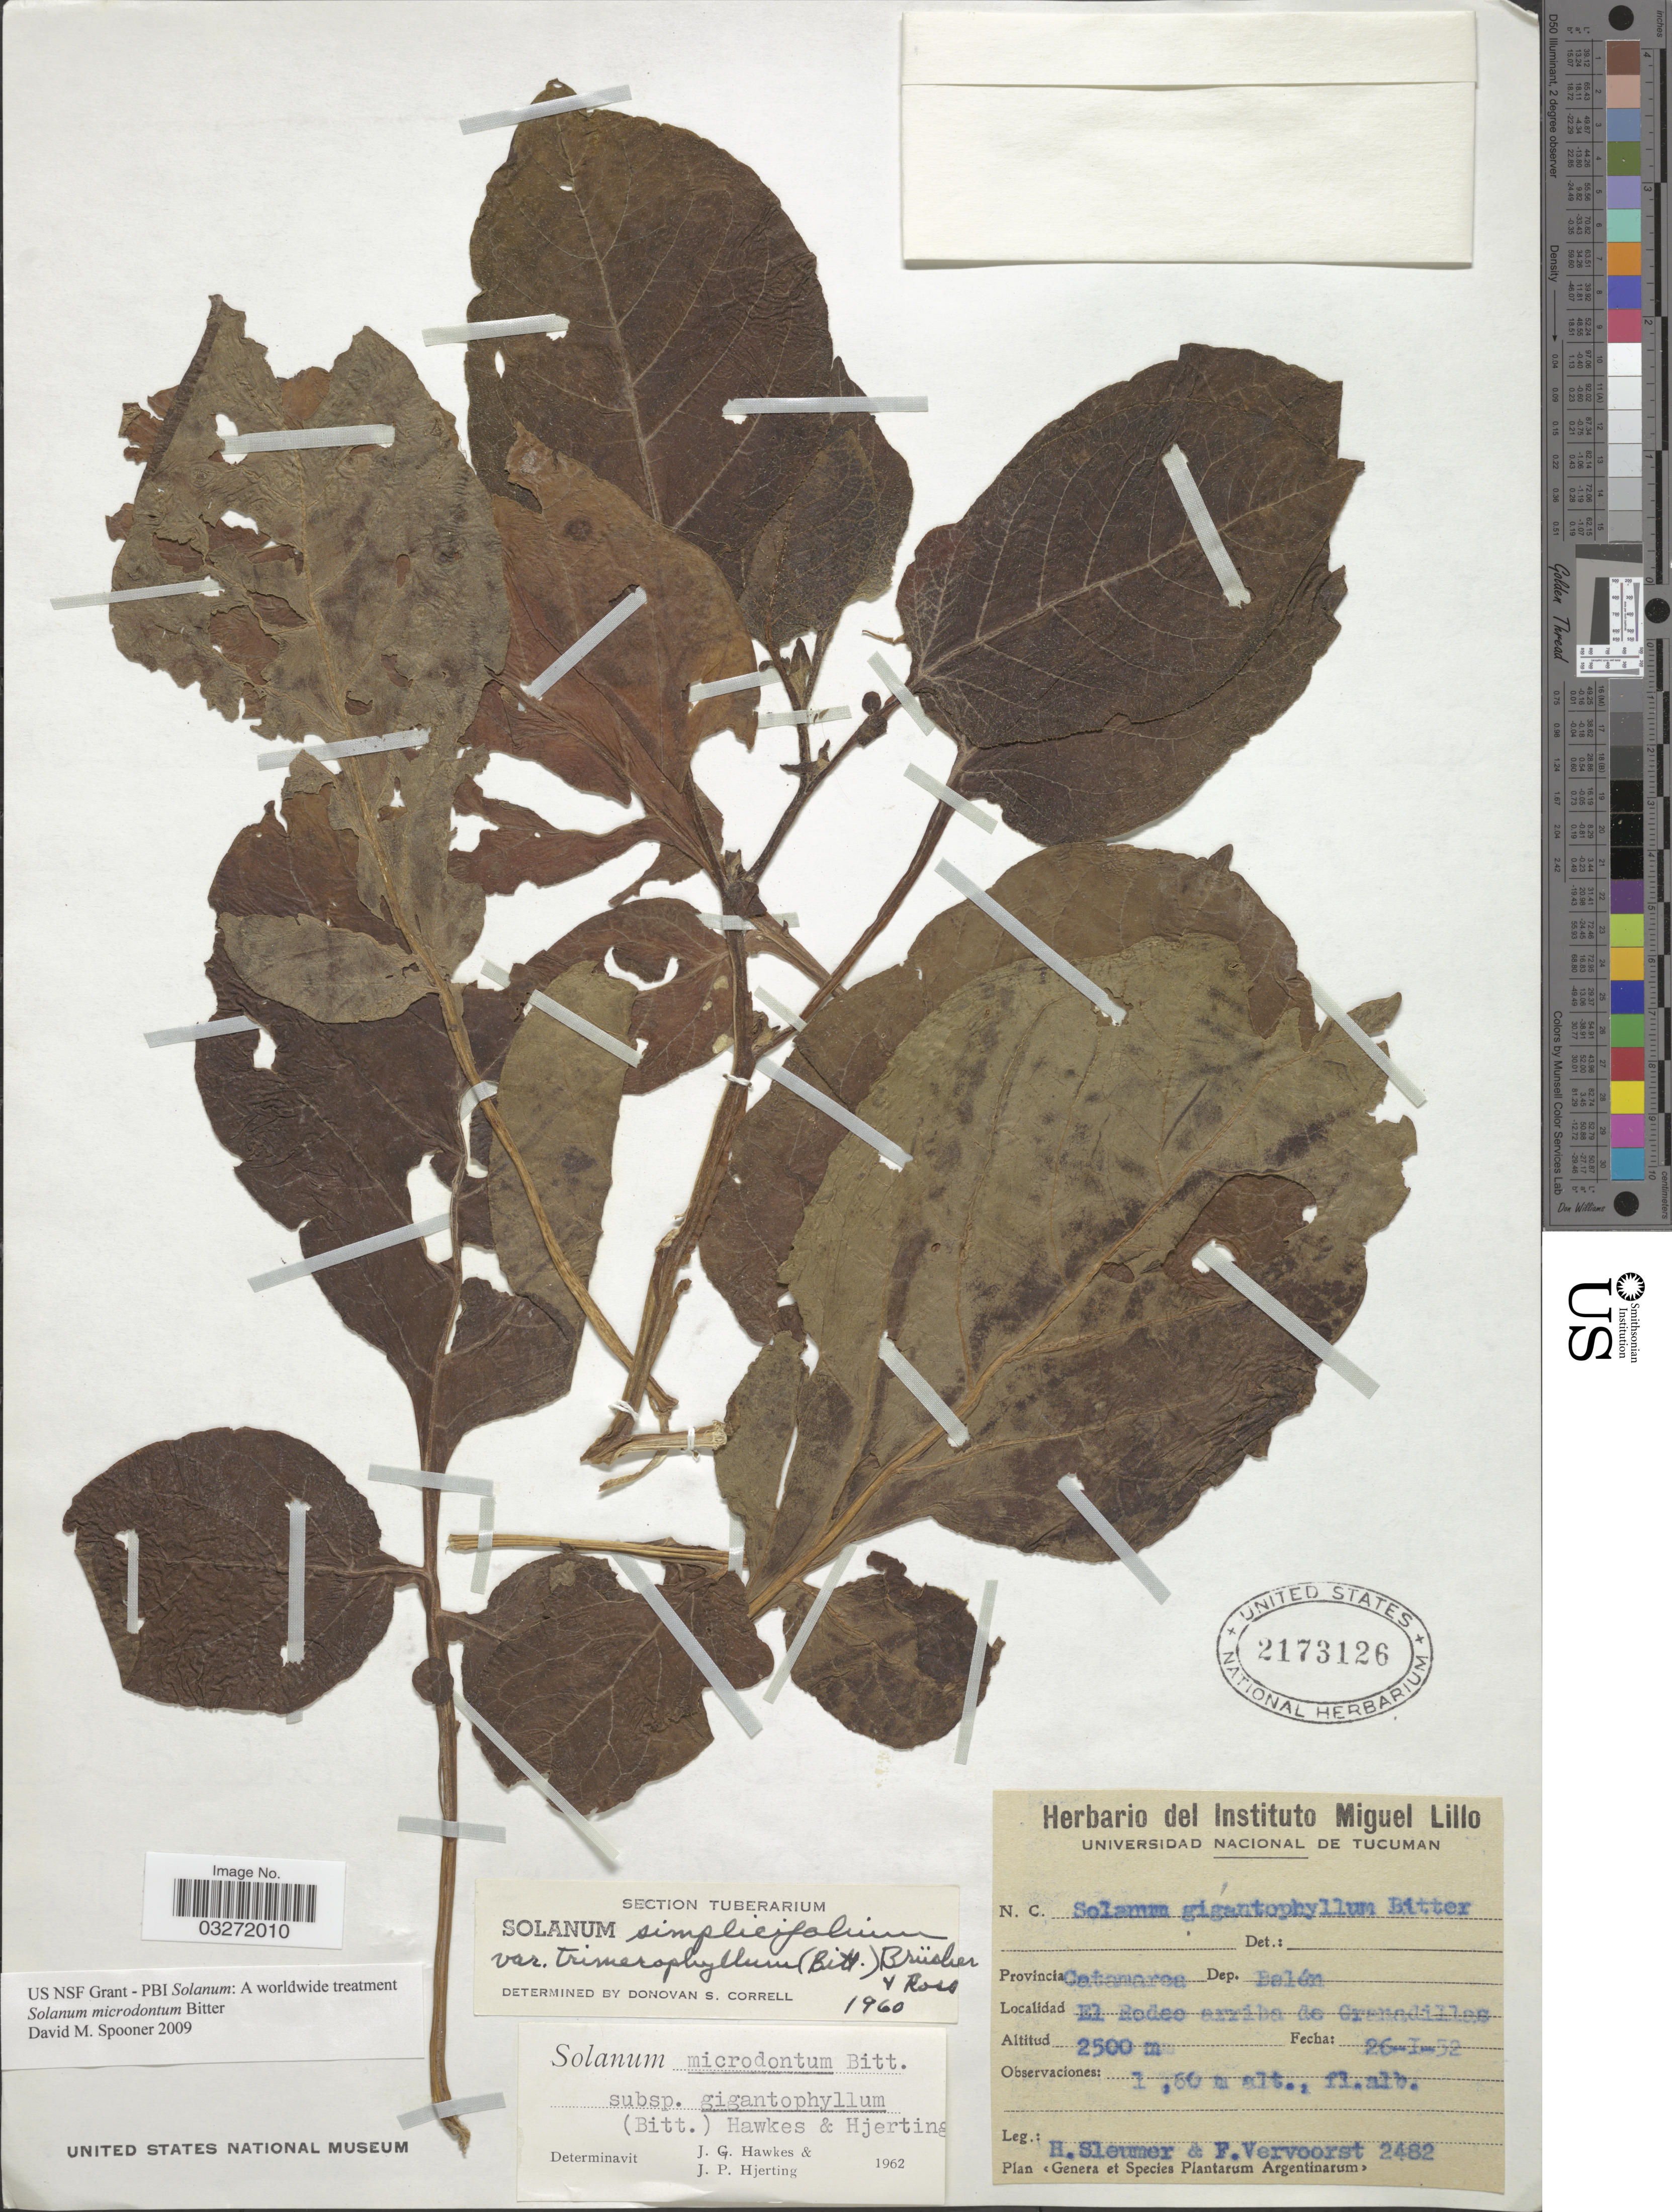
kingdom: Plantae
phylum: Tracheophyta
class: Magnoliopsida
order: Solanales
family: Solanaceae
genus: Solanum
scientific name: Solanum microdontum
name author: Bitter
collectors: H. O. Sleumer & F. Vervoorst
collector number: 2482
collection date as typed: Transcribed d/m/y: 26/1/52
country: Argentina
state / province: Catamarca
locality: Provincia Catamarca. Dep. Belén. El Rodeo arriba de Granadillas.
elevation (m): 2500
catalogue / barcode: US 2173126